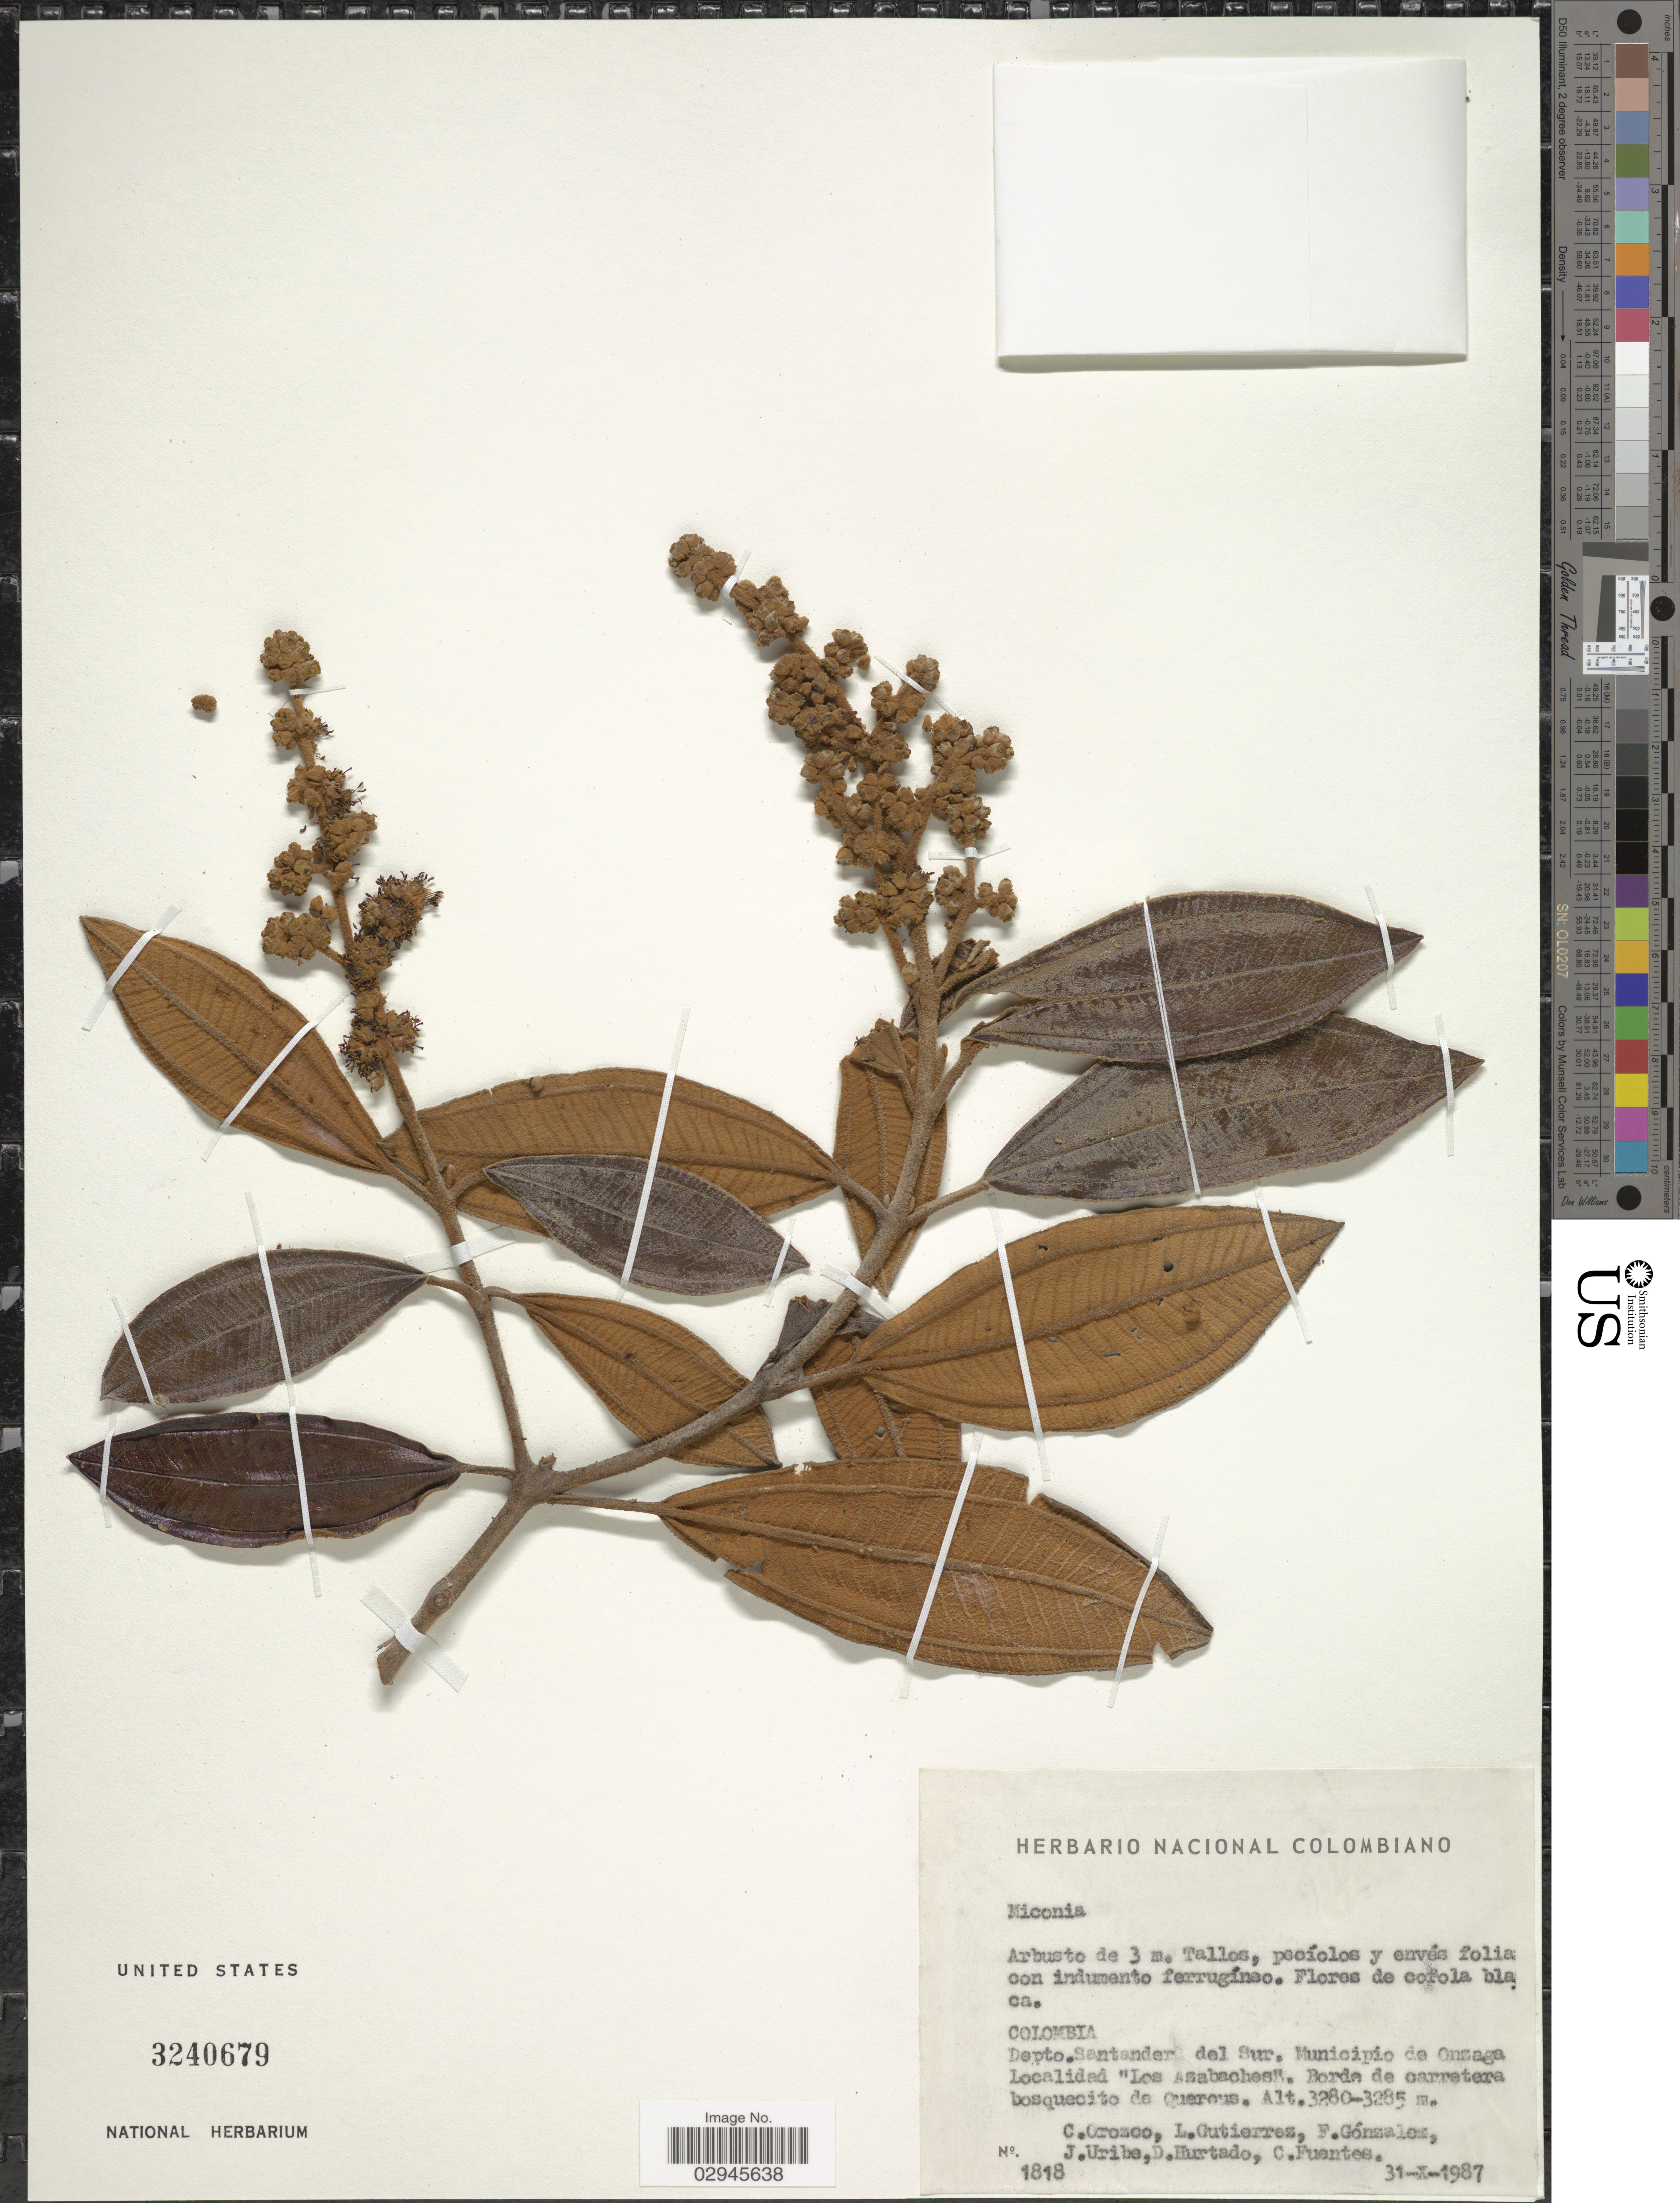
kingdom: Plantae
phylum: Tracheophyta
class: Magnoliopsida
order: Myrtales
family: Melastomataceae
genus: Miconia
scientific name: Miconia sp.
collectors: C. Orozco, L. Gutiérrez, F. González, J. Uribe & et al.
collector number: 1818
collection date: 1987-10-31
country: Colombia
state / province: Santander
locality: Depto. Santander del Sur. Municipio de Onzaga. Localidad "Los Azabaches". Borde de carretera bosquecito de Quercus.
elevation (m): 3280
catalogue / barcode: US 3240679